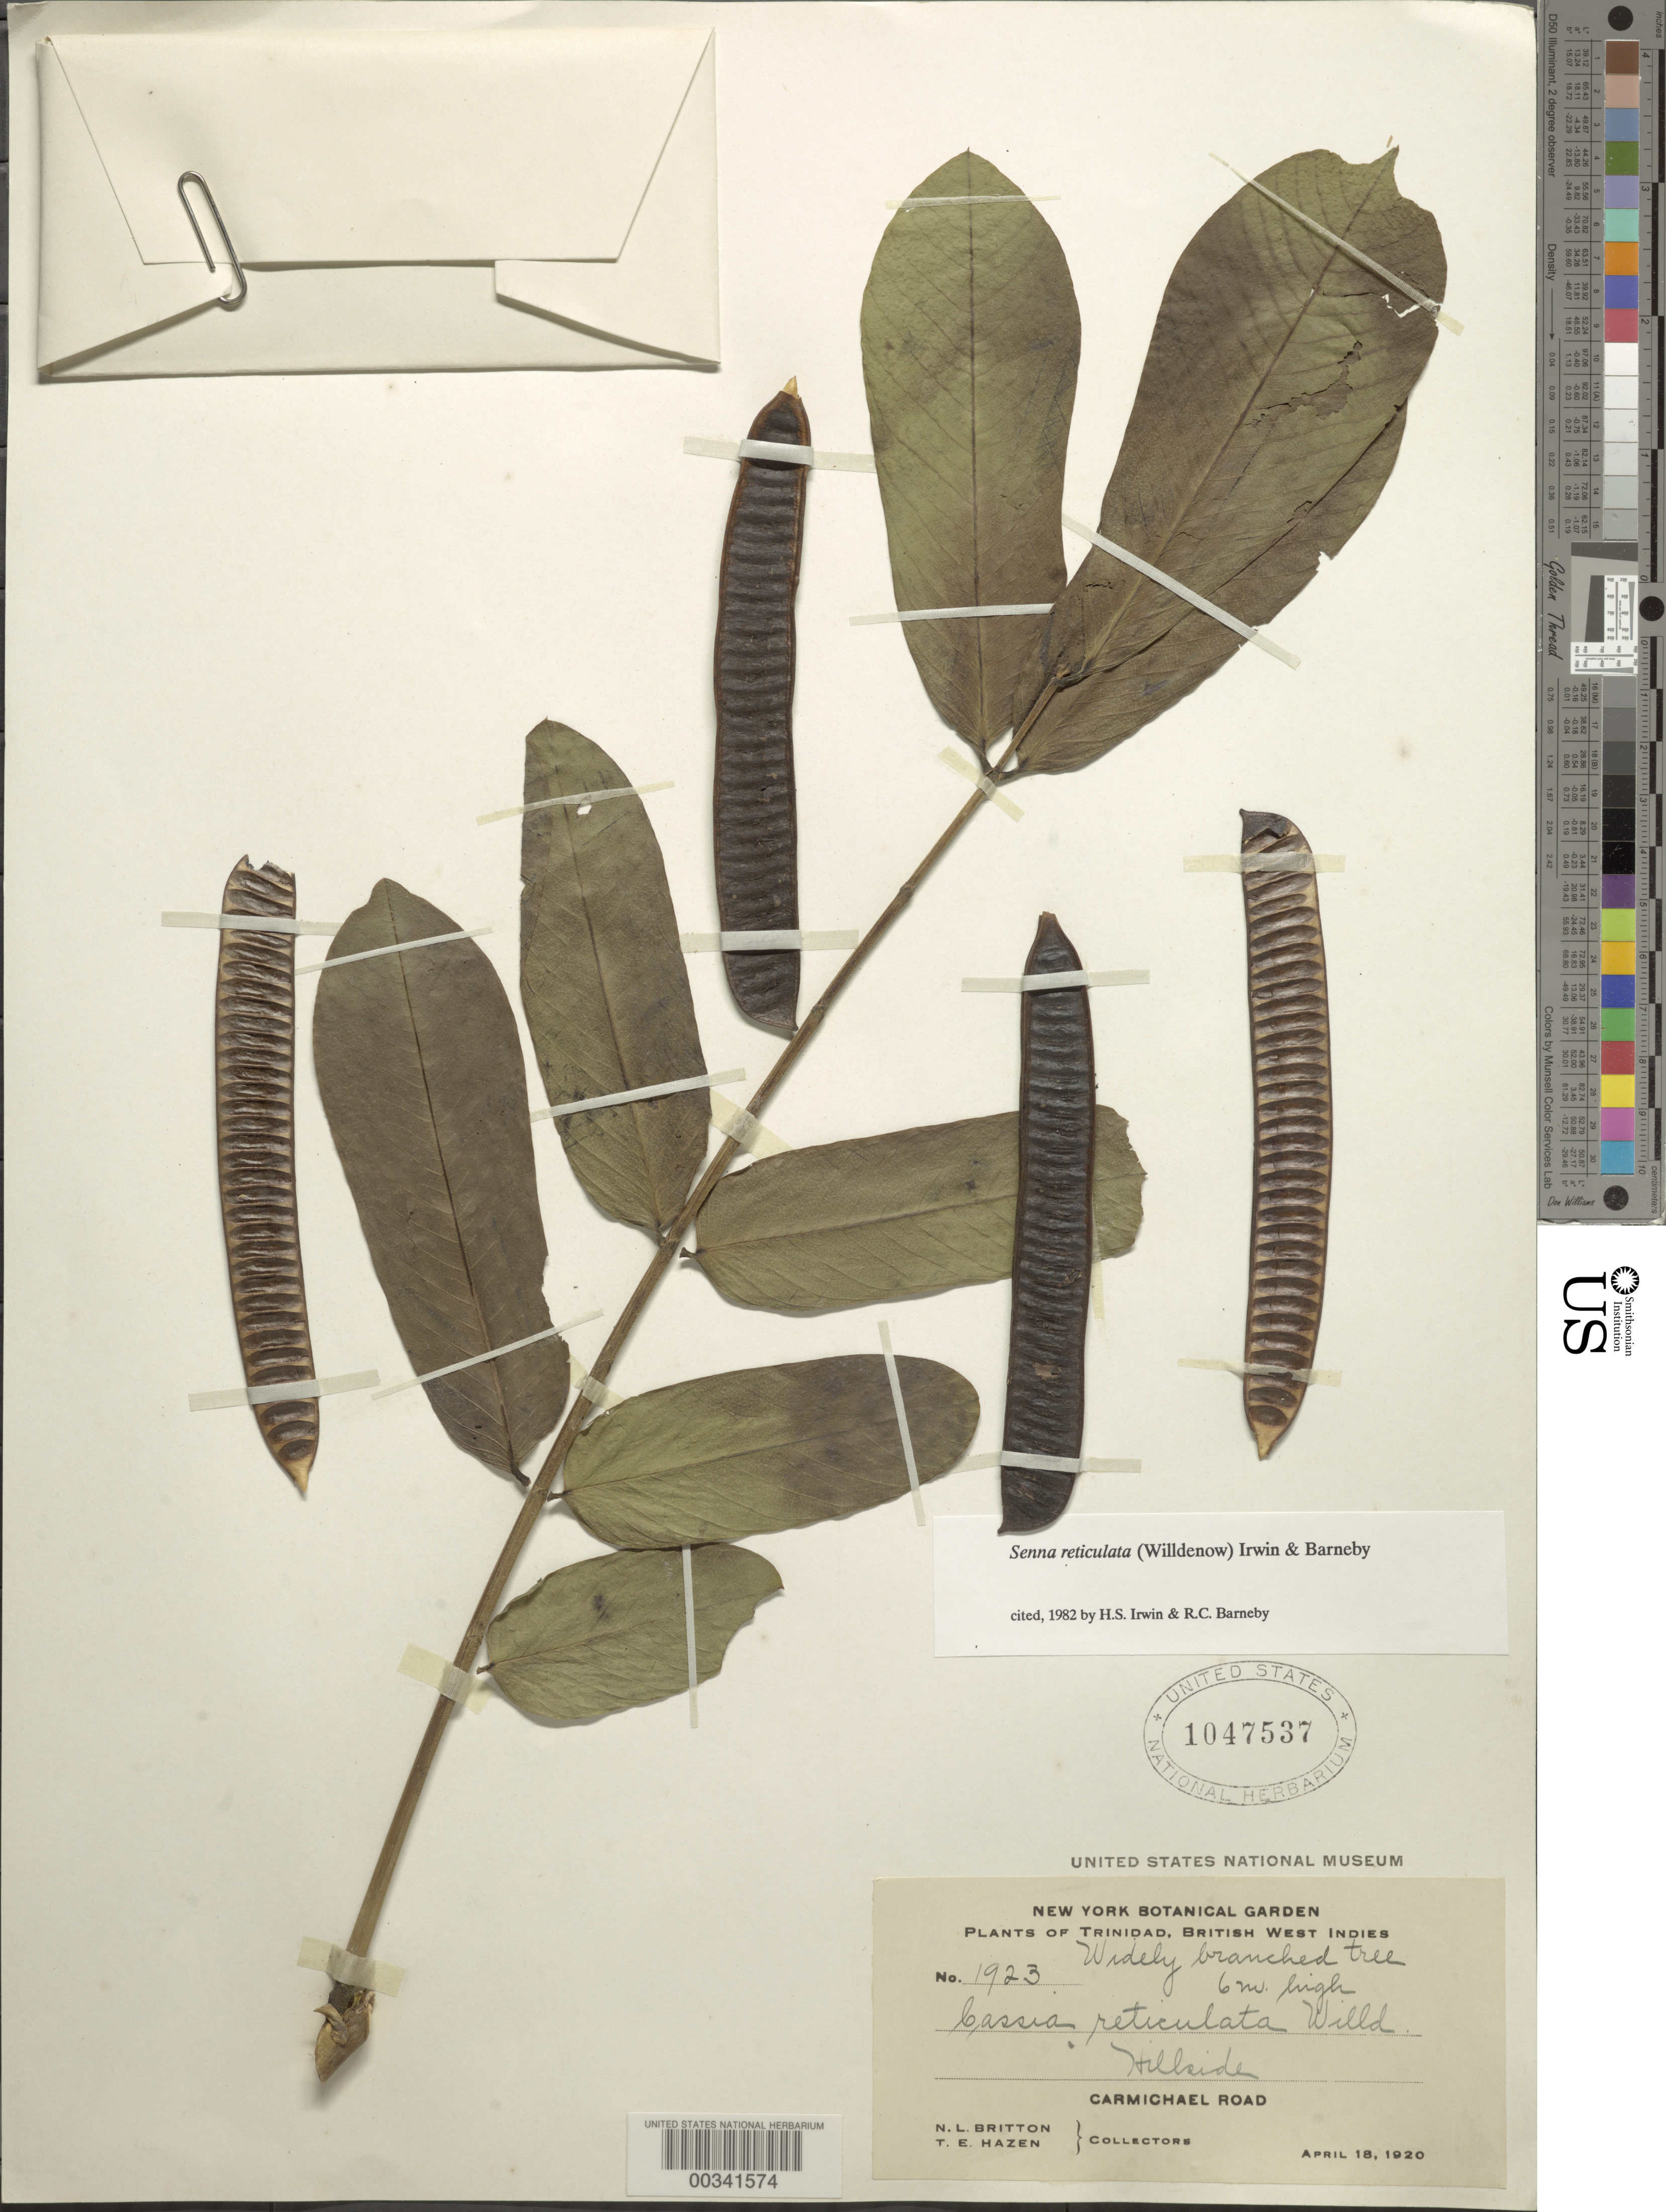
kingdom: Plantae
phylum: Tracheophyta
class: Magnoliopsida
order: Fabales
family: Fabaceae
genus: Senna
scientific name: Senna reticulata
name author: (Willd.) H.S. Irwin & Barneby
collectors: N. Britton & T. E. Hazen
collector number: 1923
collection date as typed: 18 Apr 1920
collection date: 1920-04-18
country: Trinidad and Tobago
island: Trinidad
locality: Carmichael road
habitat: Hillside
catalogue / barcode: US 1047537